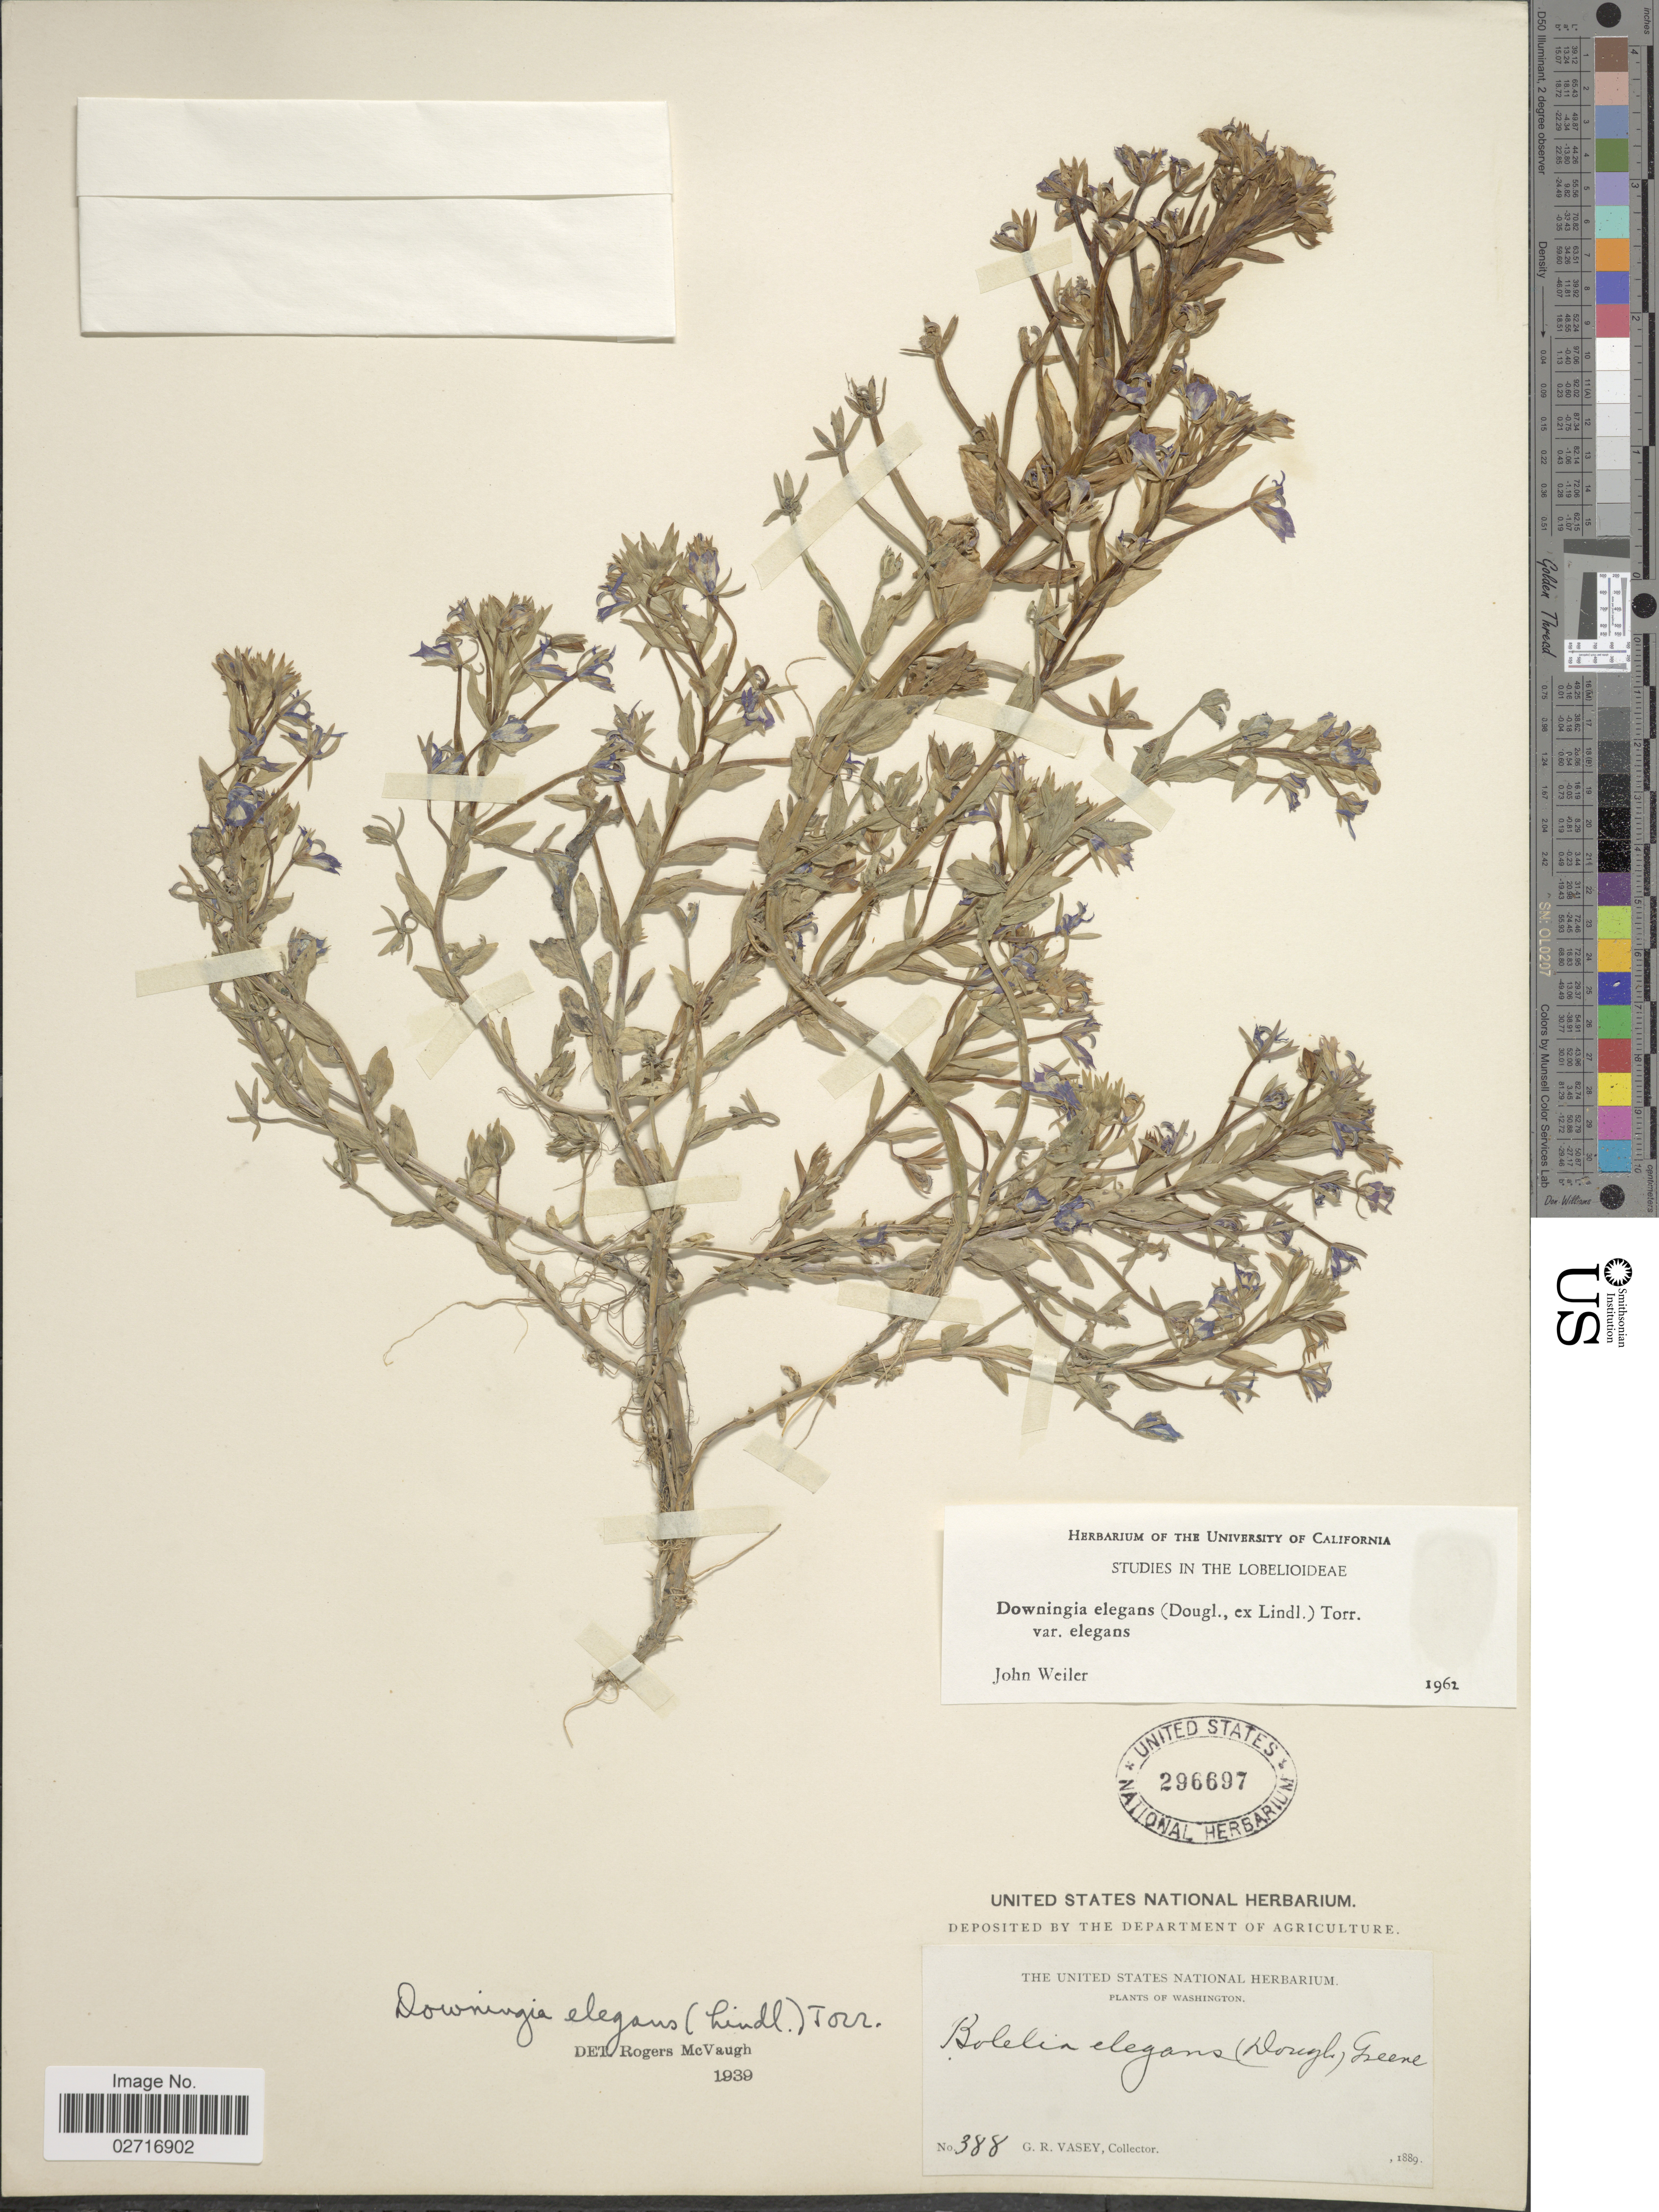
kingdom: Plantae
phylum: Tracheophyta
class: Magnoliopsida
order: Asterales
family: Campanulaceae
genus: Downingia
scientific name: Downingia elegans var. elegans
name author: (Douglas ex Lindl.) Torr. ex A. Gray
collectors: G. R. Vasey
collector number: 388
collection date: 1889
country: United States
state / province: Washington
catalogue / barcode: US 296697